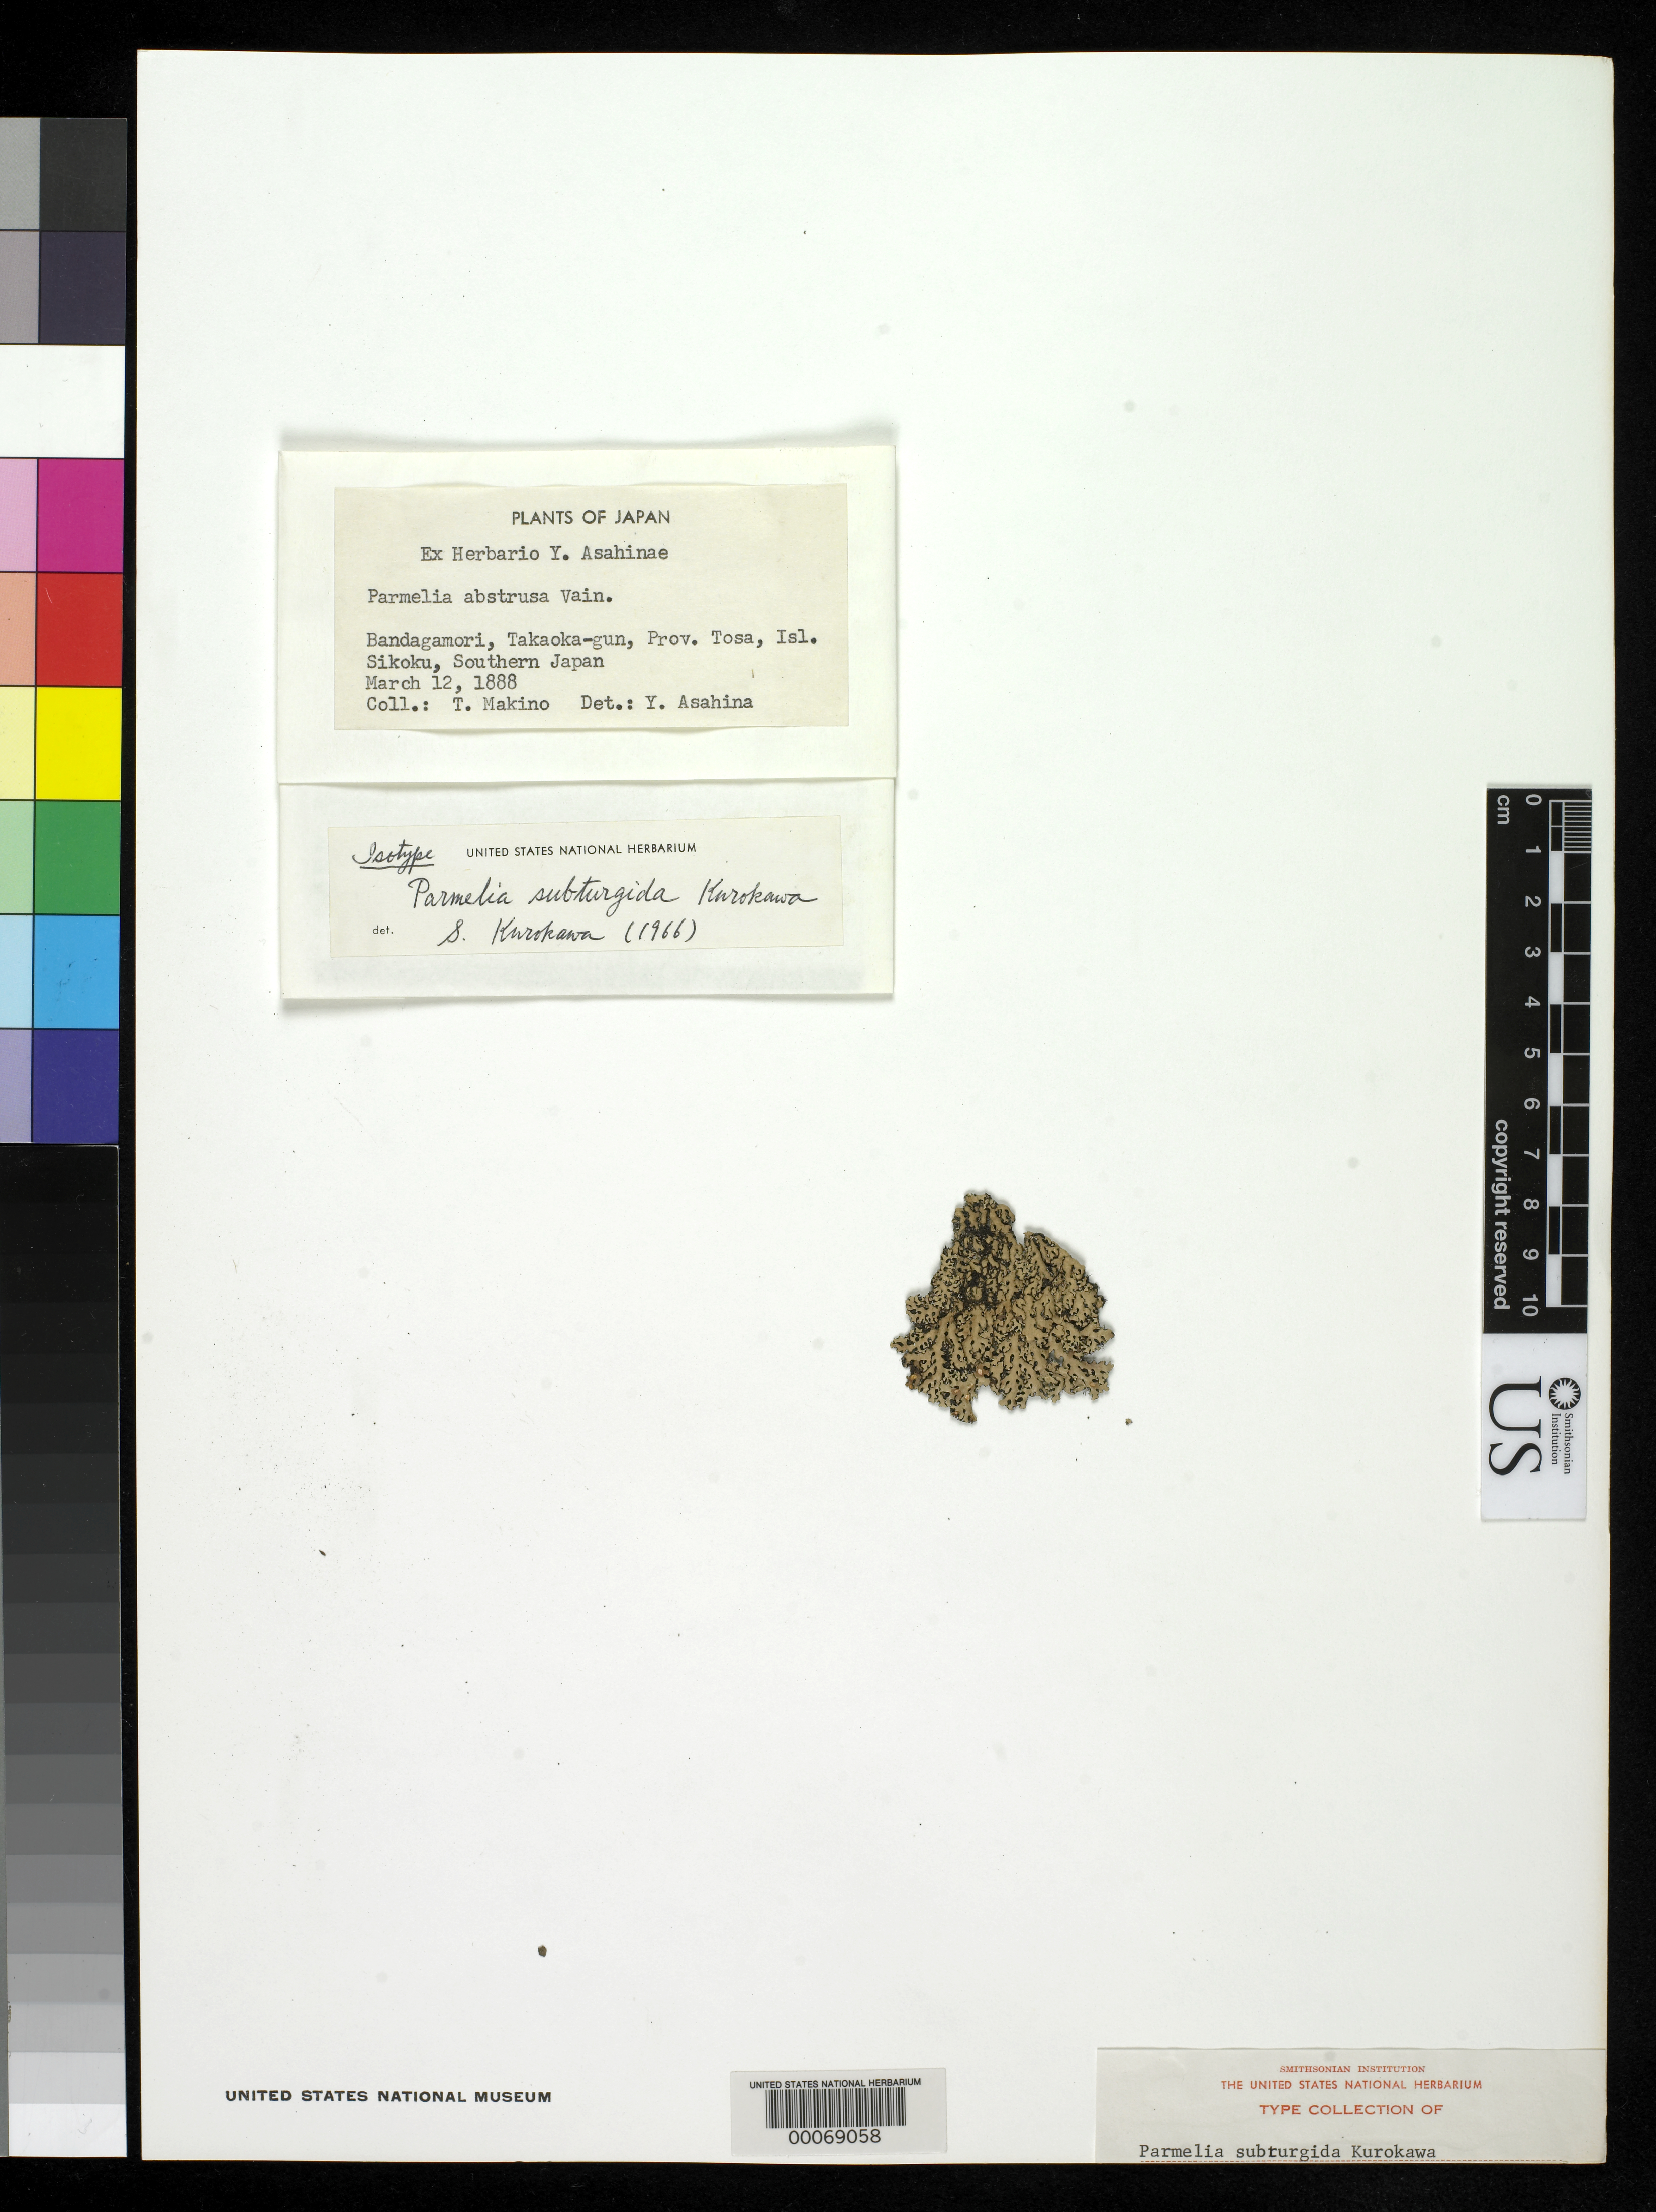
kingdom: Fungi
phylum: Ascomycota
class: Lecanoromycetes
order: Lecanorales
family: Parmeliaceae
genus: Parmelia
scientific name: Parmelia subturgida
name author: Kurok.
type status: Isotype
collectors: T. Makino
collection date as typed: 12 Mar 1888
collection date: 1888-03-12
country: Japan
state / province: Koti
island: Shikoku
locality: Bandagamori, Takaoka-gun, Tosa Prov.